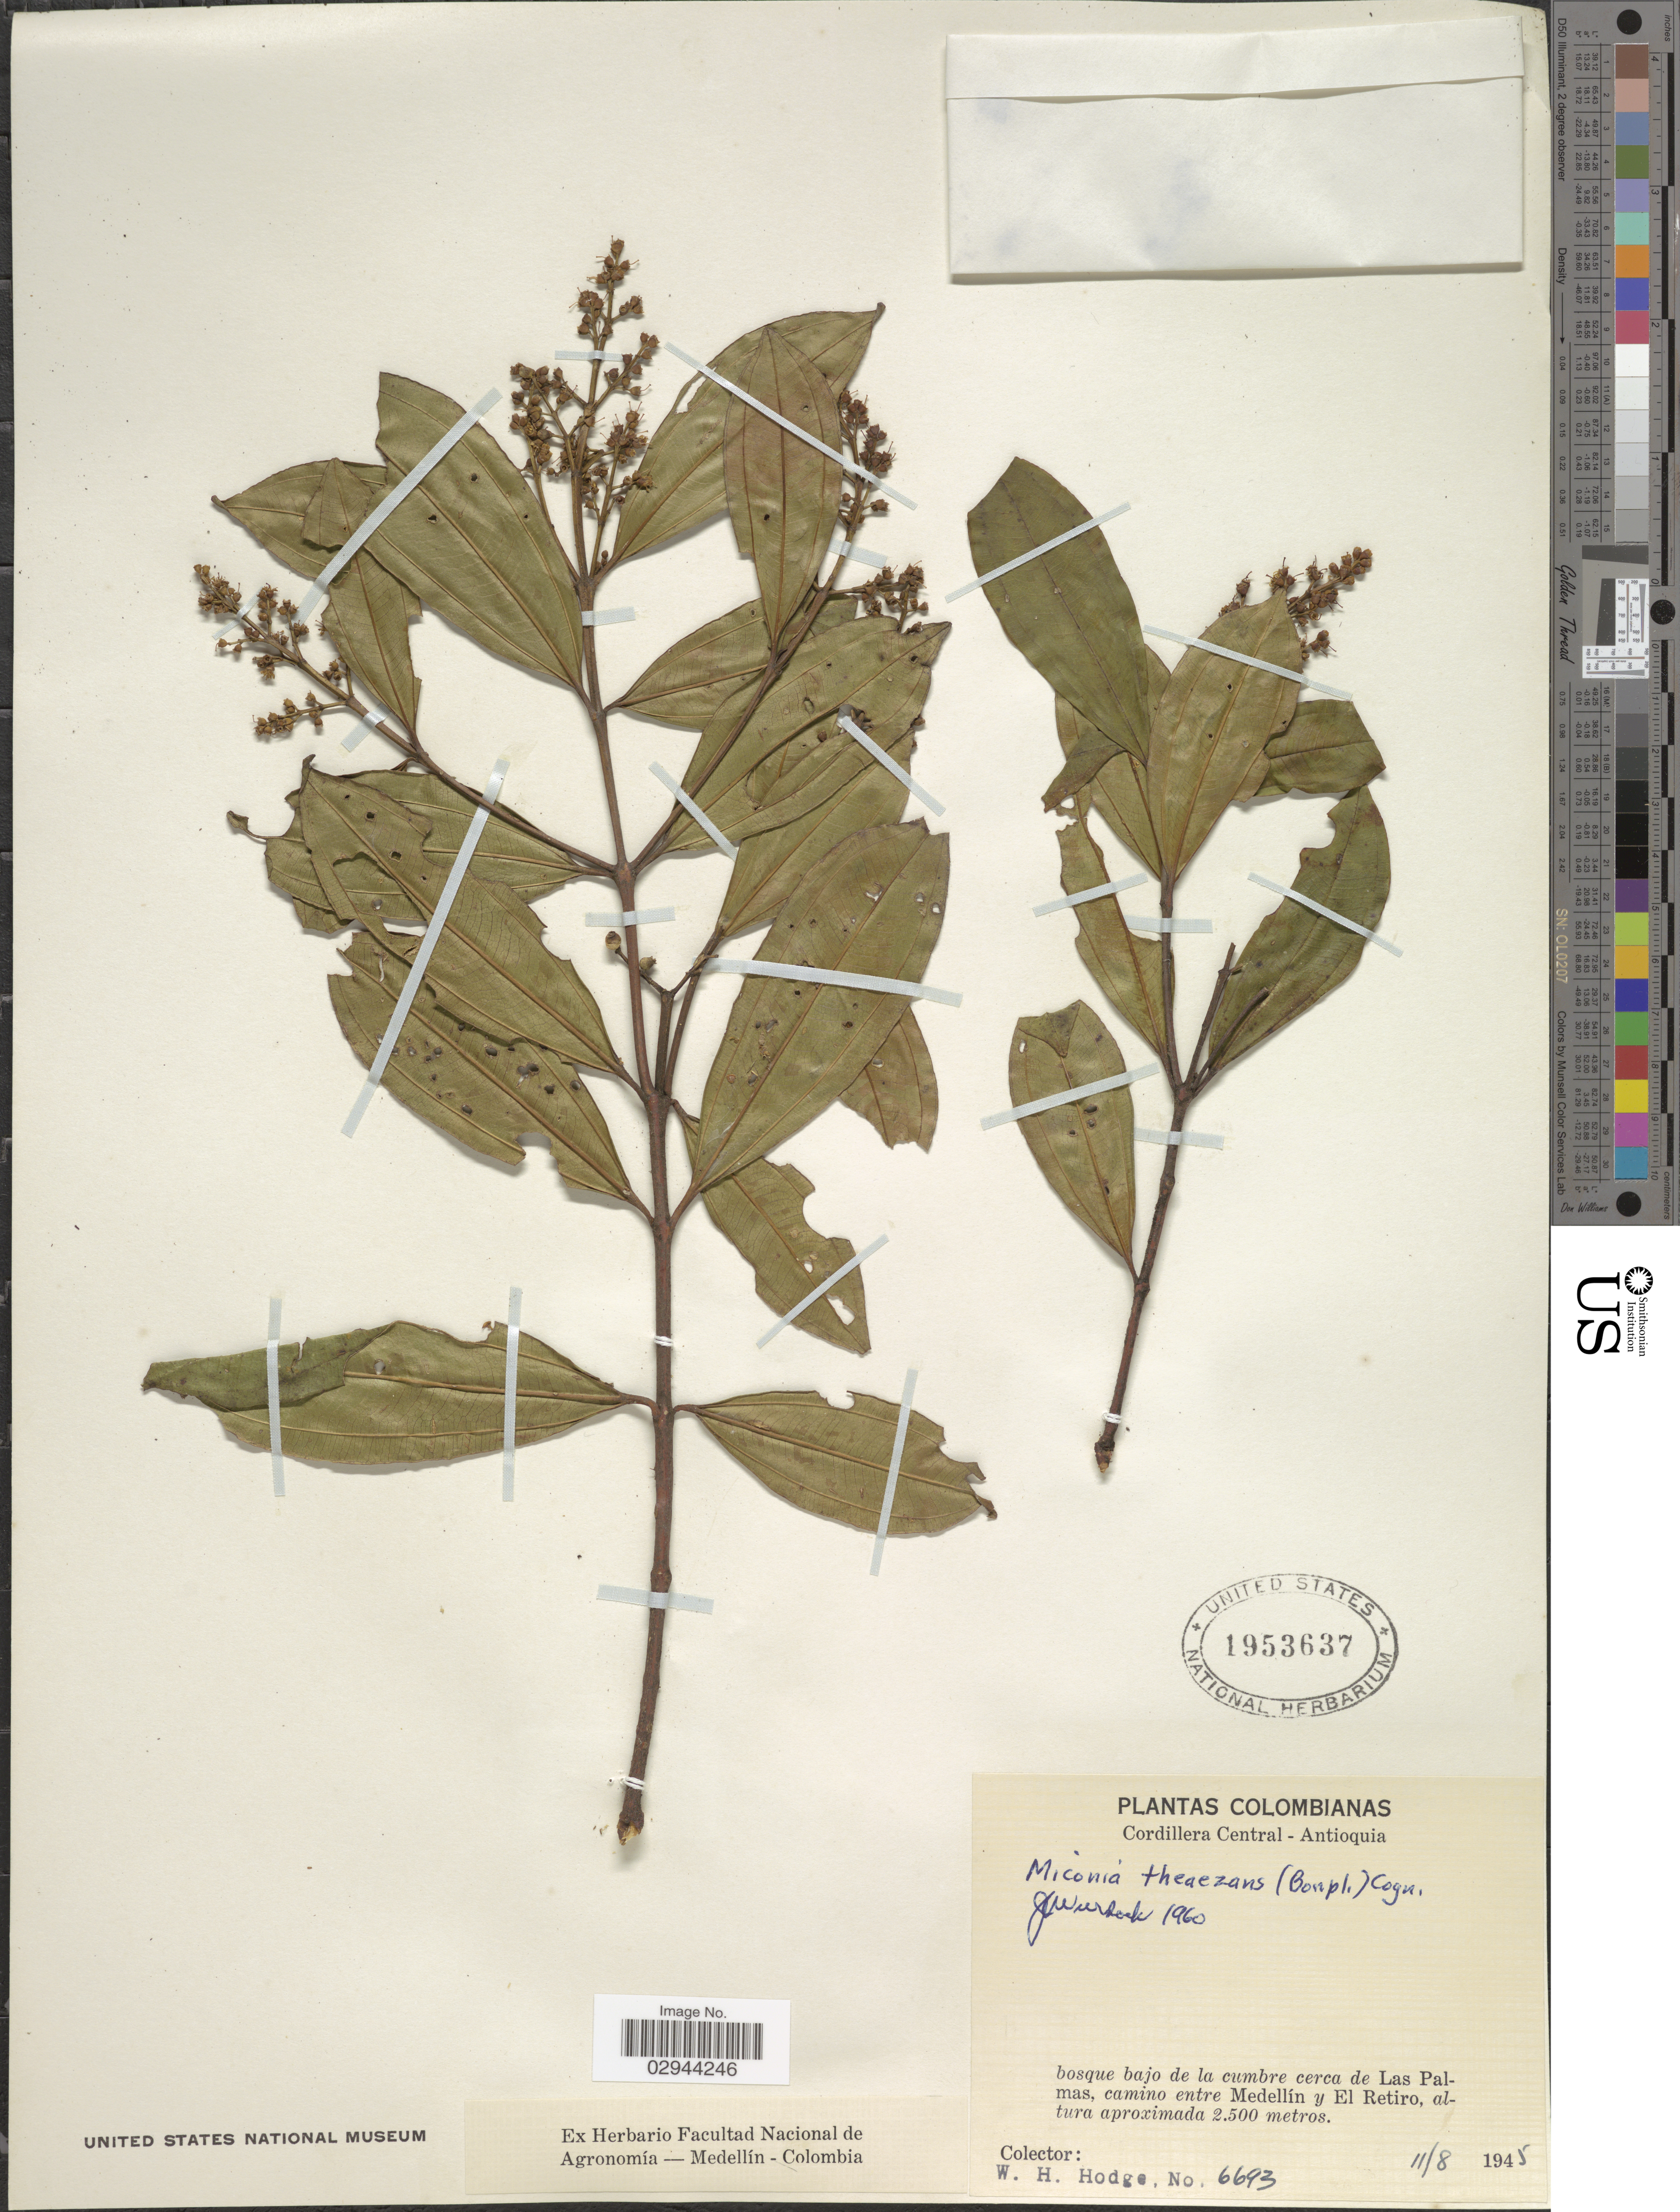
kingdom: Plantae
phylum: Tracheophyta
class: Magnoliopsida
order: Myrtales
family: Melastomataceae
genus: Miconia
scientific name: Miconia theizans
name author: (Bonpl.) Cogn.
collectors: W. Hodge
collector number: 6693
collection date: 1945-08-11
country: Colombia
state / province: Antioquia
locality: Cordillera Central, bosque bajo de la cumbre cerca de Las Palmas, camino entre Medellín y El Retiro.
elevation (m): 2500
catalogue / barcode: US 1953637